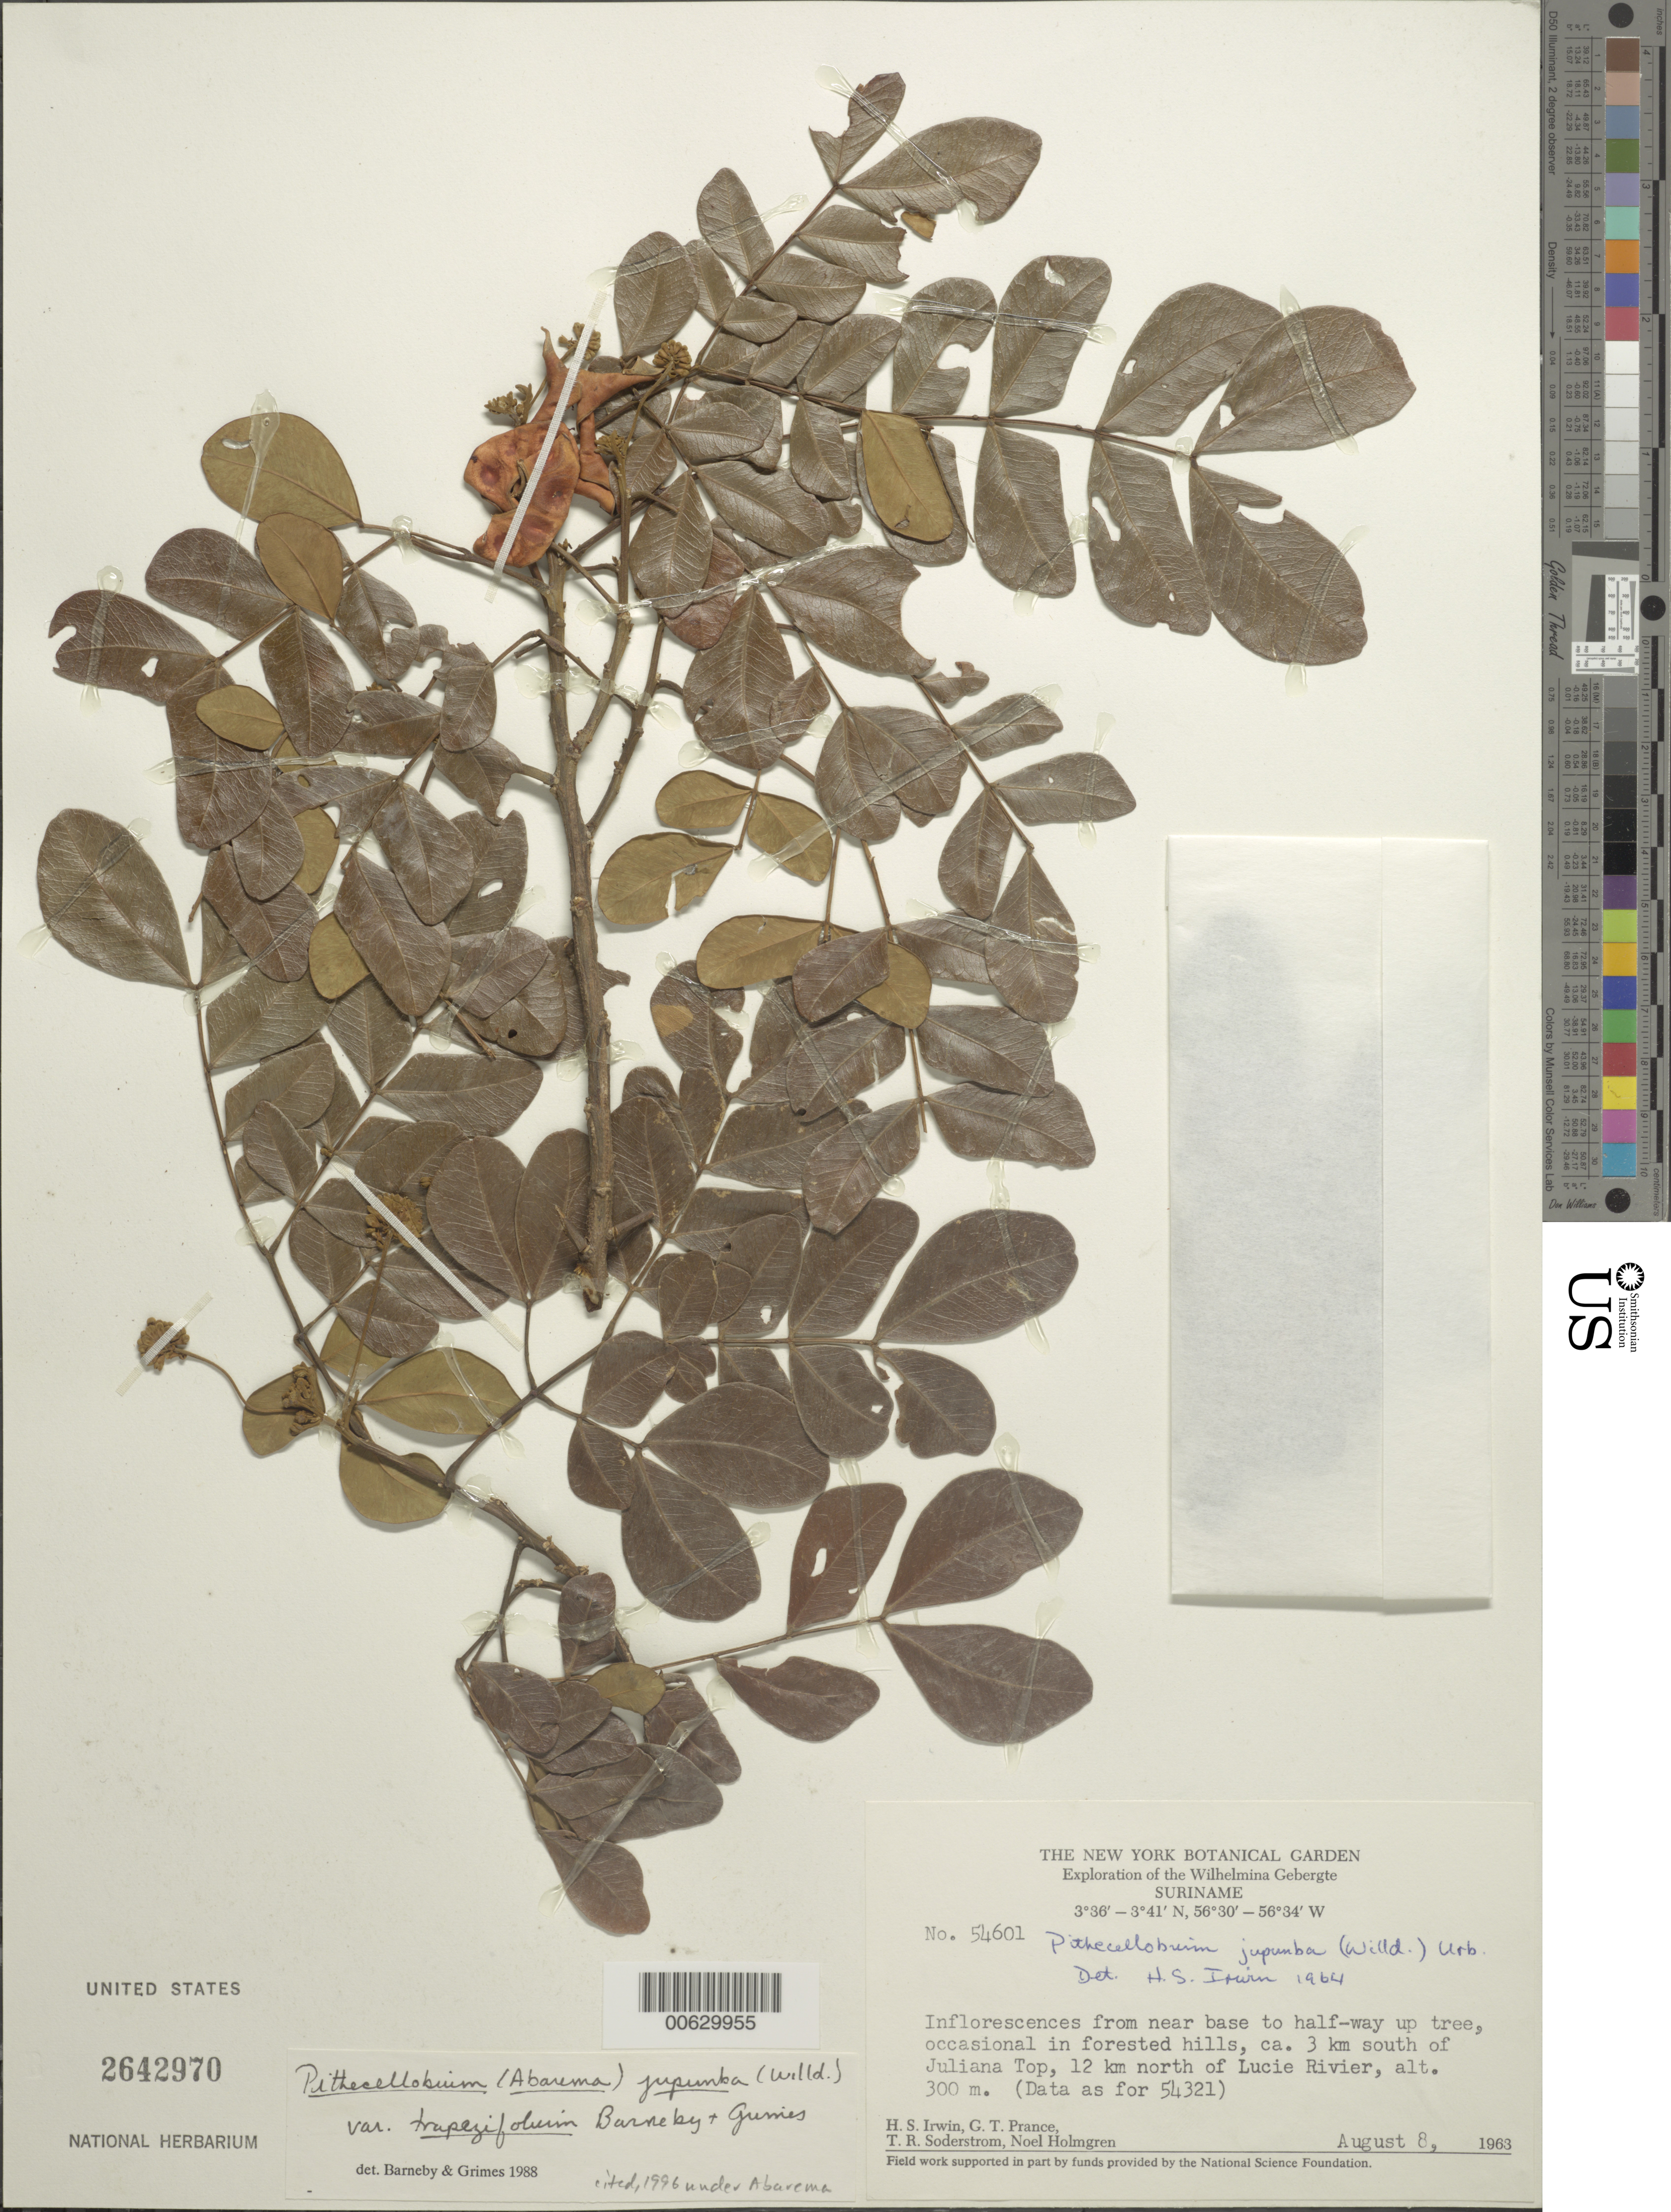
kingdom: Plantae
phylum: Tracheophyta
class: Magnoliopsida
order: Fabales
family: Fabaceae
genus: Abarema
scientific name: Abarema jupunba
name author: (Willd.) Britton & Killip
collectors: H. Irwin, G. T. Prance, T. R. Soderstrom & N. H. Holmgren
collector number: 54601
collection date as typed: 8-Aug-63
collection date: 1963-08-08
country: Suriname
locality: Wilhelminagebergte (Wilhelmina Mts.), 3 km S of Juliana Top, 12 km N of Lucie R.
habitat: Forested hills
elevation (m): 300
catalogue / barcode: US 2642970